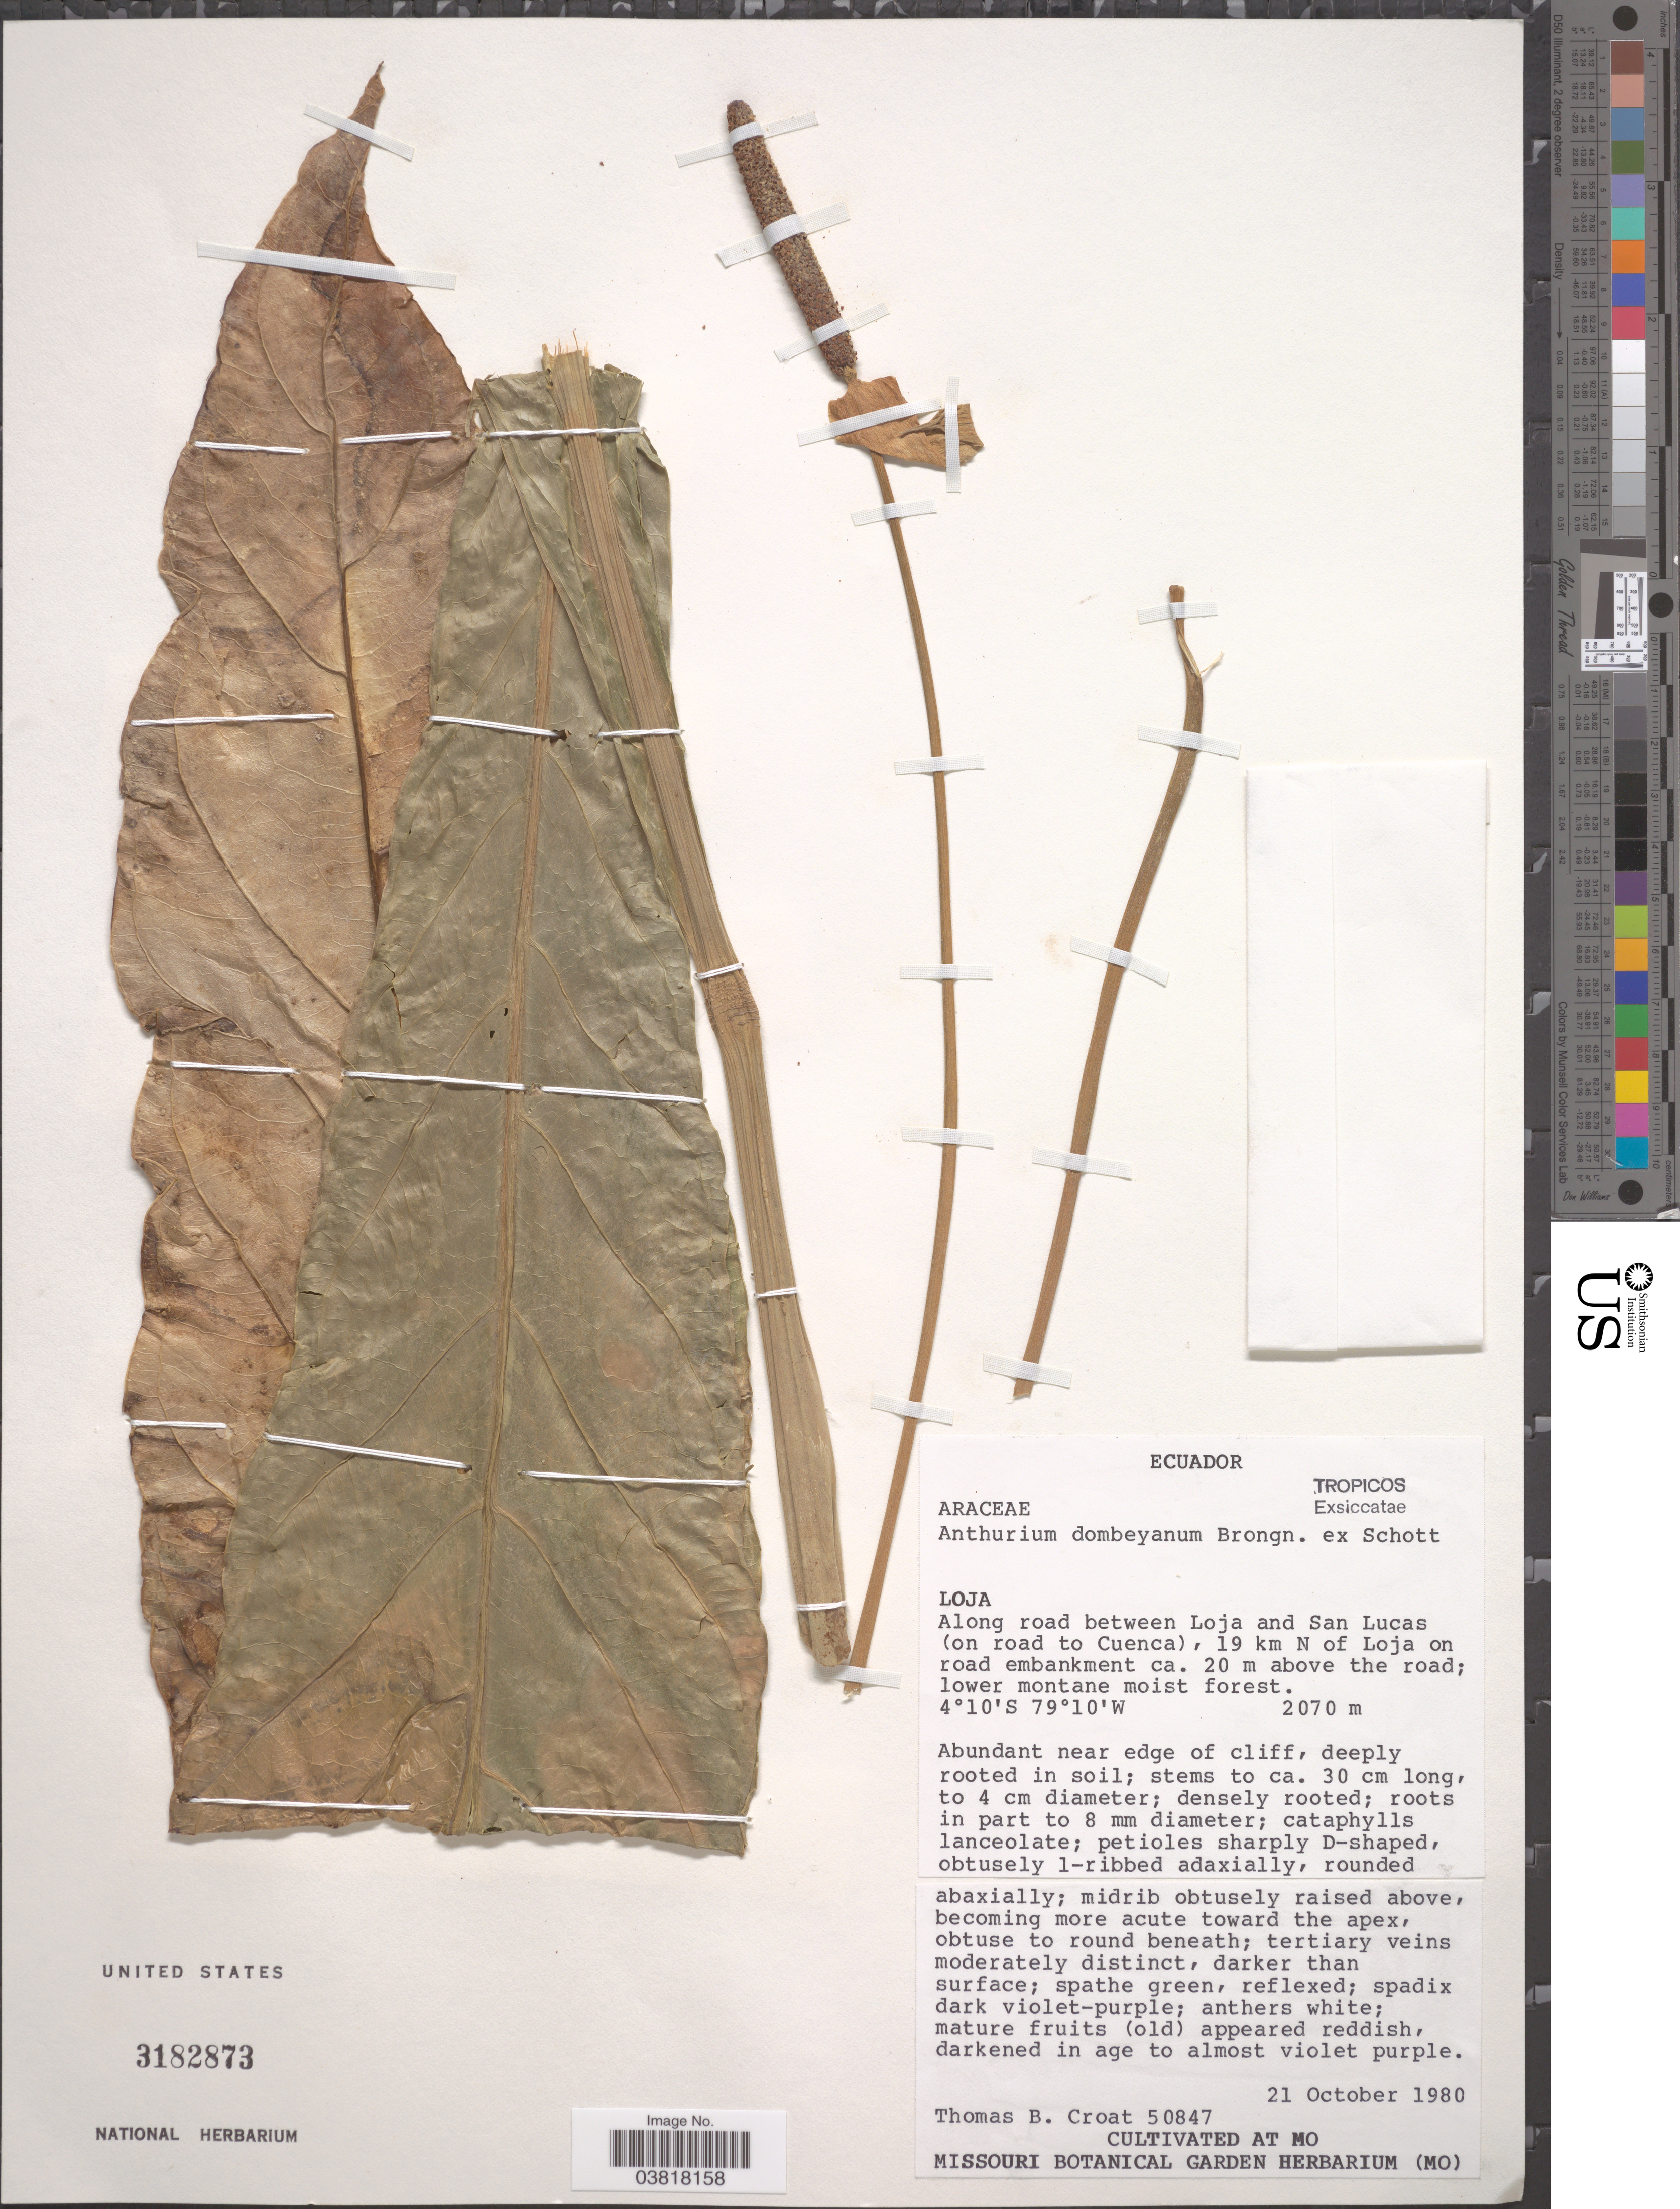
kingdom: Plantae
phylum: Tracheophyta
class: Liliopsida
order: Alismatales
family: Araceae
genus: Anthurium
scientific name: Anthurium dombeyanum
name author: Brongn. ex Schott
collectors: T. B. Croat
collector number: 50847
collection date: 1980-10-21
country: Ecuador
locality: Cultivated at Missouri Botanical Garden Herbarium. [unsure placement] Loja. Along road between Loja and San Lucas (on road to Cuenca), 19 km N of Loja on road embankment ca. 20 m above the road.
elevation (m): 2070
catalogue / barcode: US 3182873